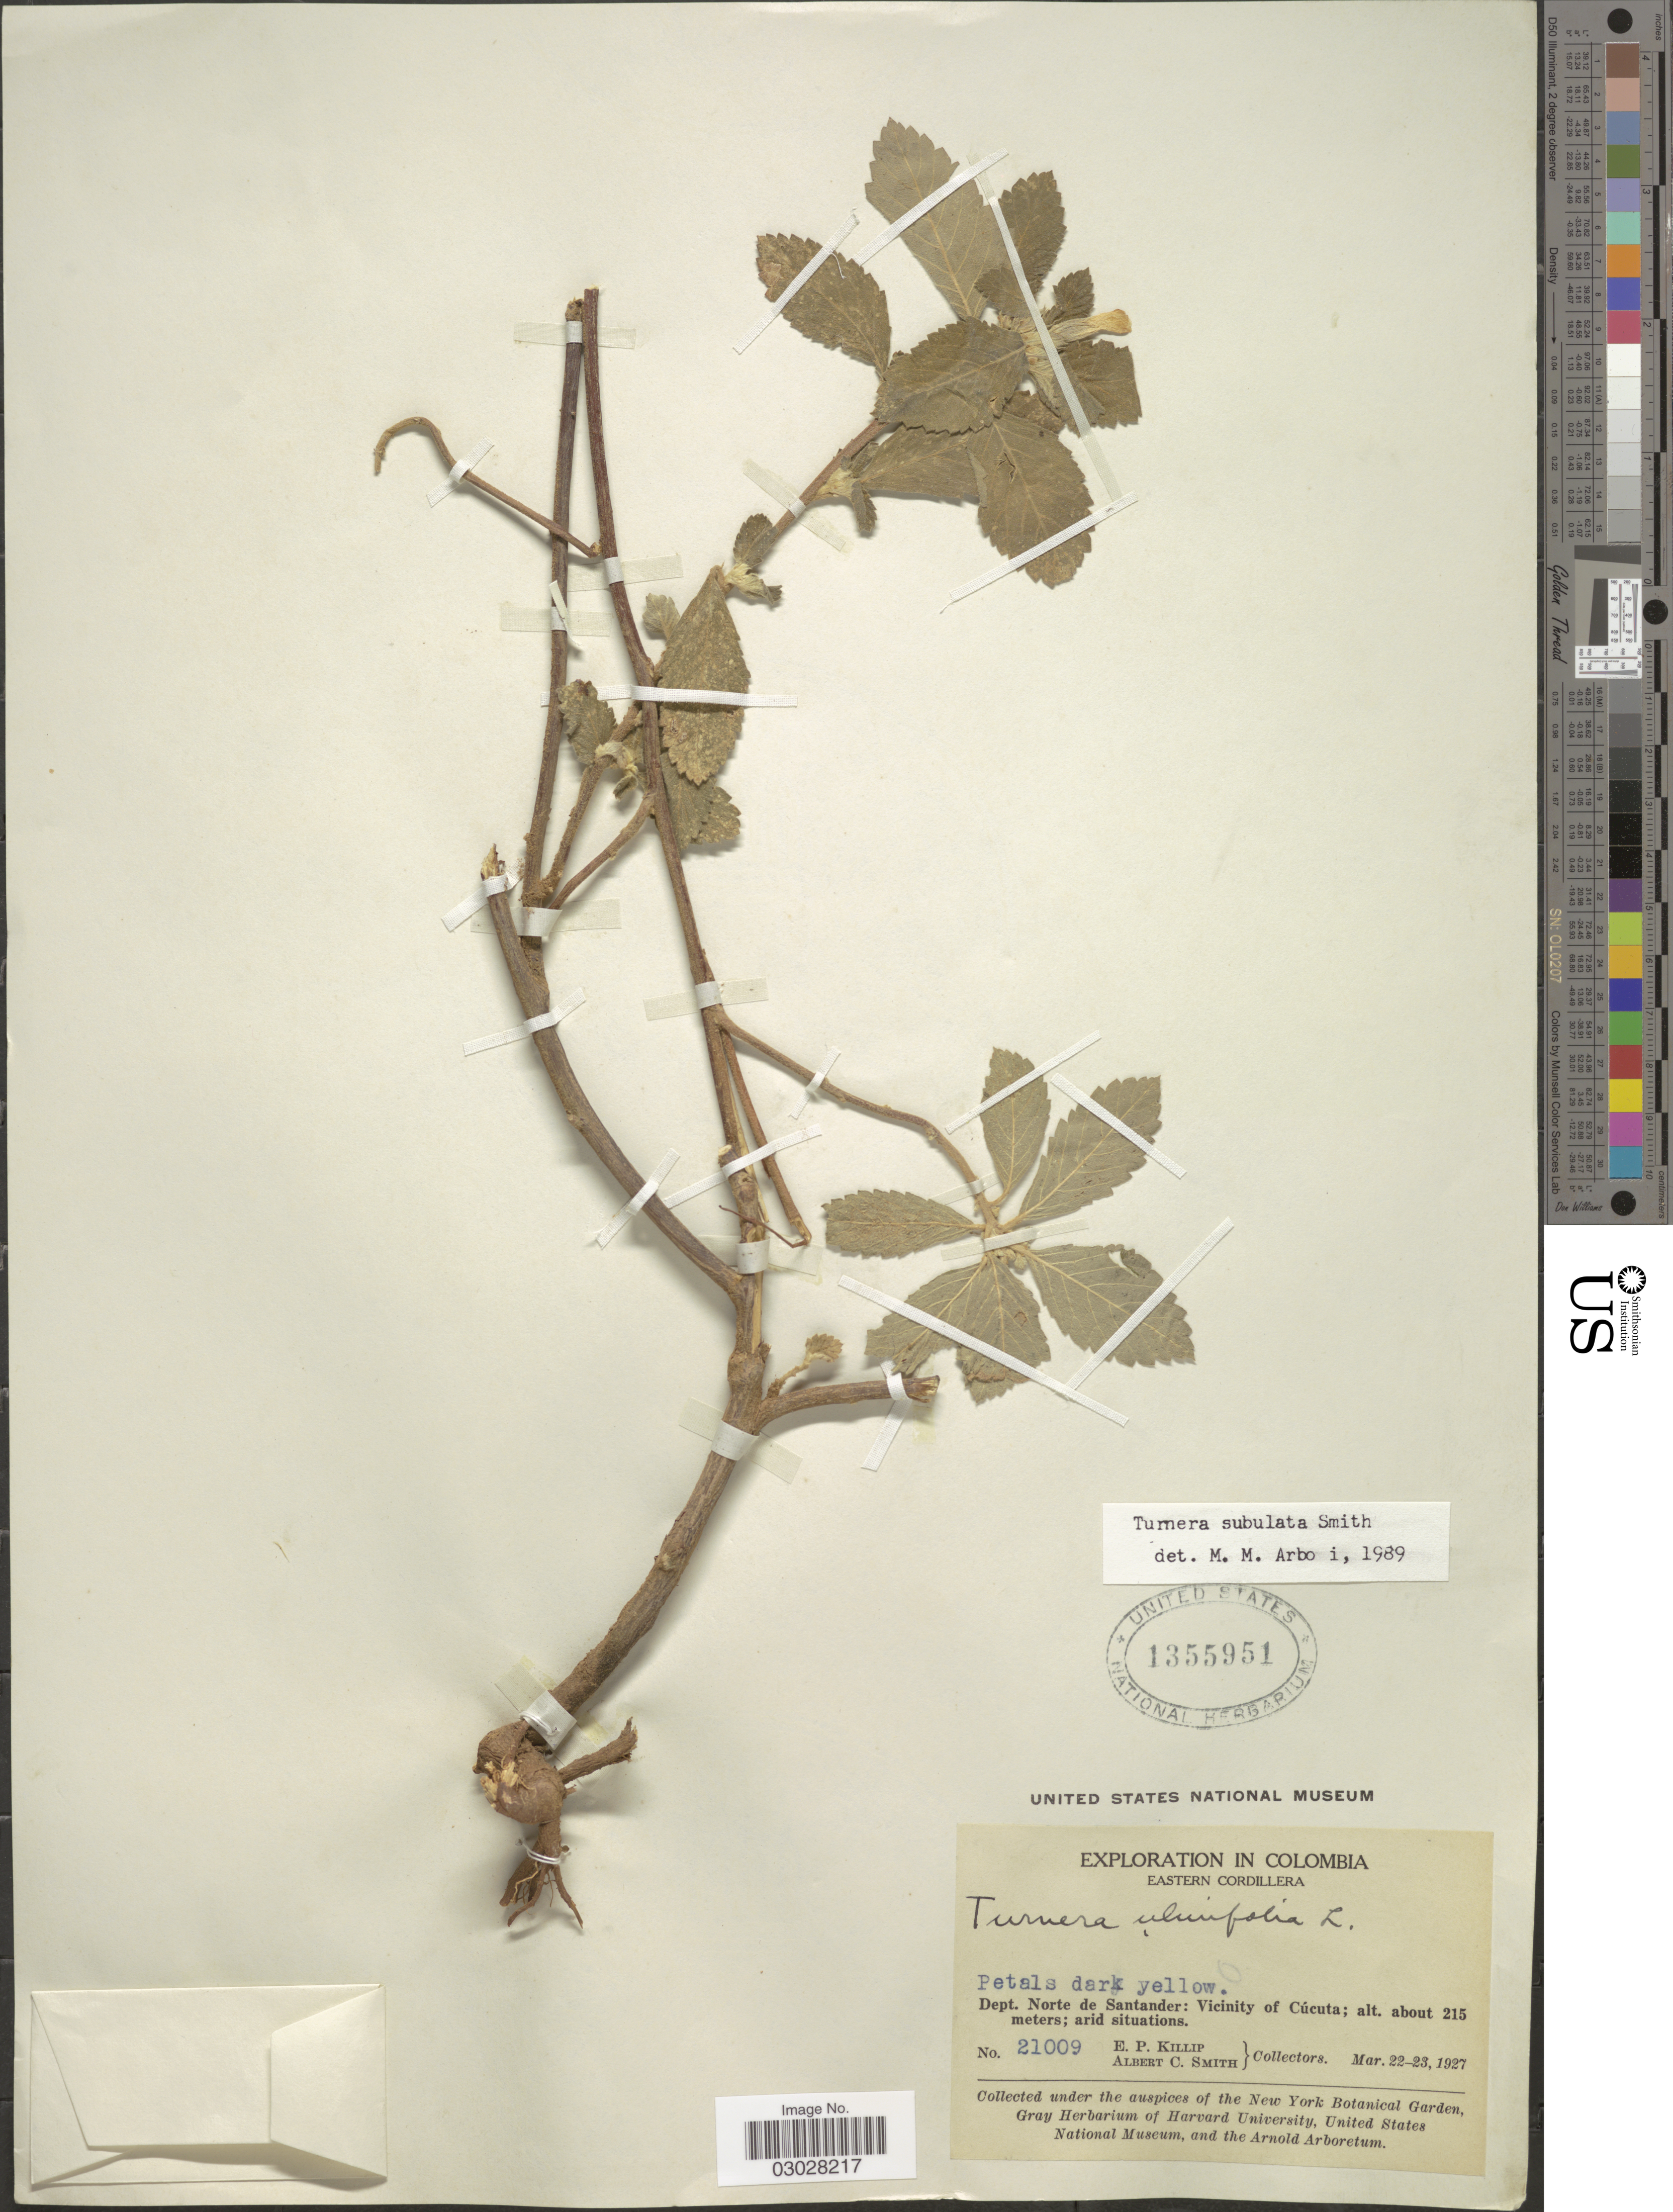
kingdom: Plantae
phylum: Tracheophyta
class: Magnoliopsida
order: Malpighiales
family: Turneraceae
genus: Turnera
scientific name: Turnera subulata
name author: Sm.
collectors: E. P. Killip & A. C. Smith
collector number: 21009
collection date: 1927-03-22/1927-03-23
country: Colombia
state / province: Norte de Santander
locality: Eastern Cordillera. Dept. Norte de Santander: Vicinity of Cúcuta.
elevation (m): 215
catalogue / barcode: US 1355951